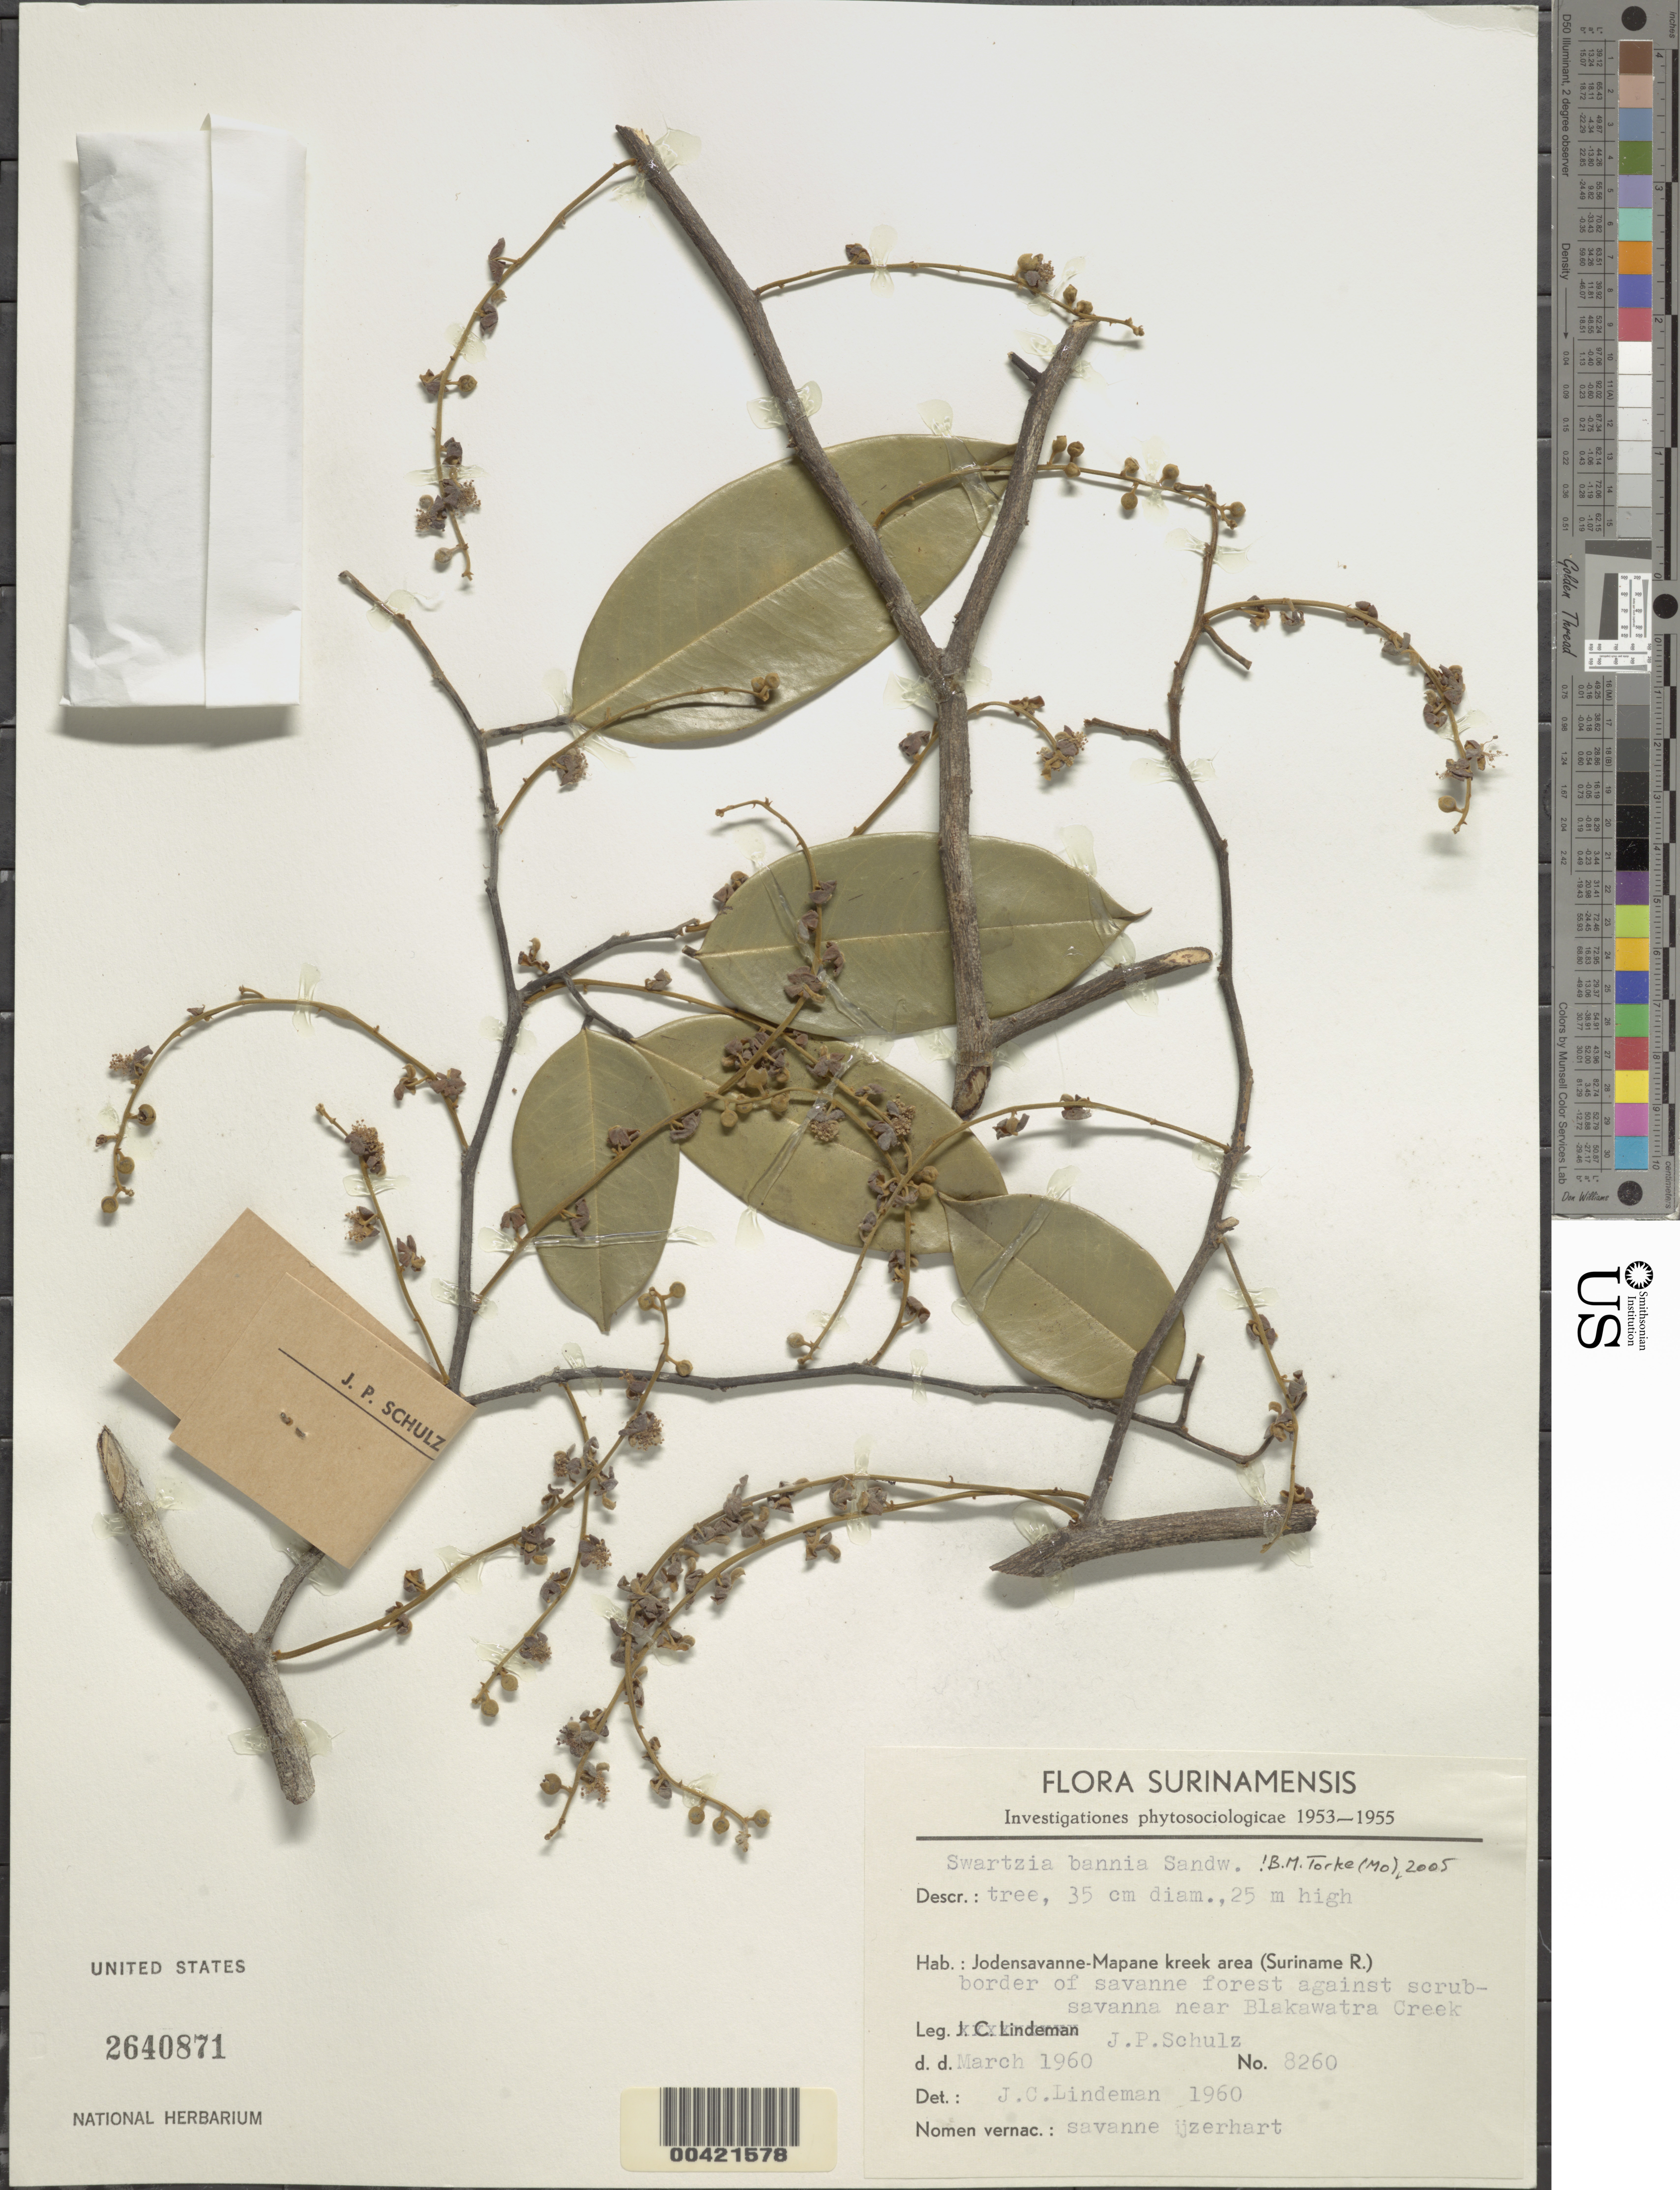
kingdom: Plantae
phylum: Tracheophyta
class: Magnoliopsida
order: Fabales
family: Fabaceae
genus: Swartzia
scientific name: Swartzia bannia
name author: Sandwith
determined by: Lindemann, J. C.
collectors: J. P. Schulz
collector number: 8260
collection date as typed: Mar 1960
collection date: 1960-03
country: Suriname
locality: Blakawatra creek, near; jodensavanne-mapane kreek area ( suriname r.)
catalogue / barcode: US 2640871